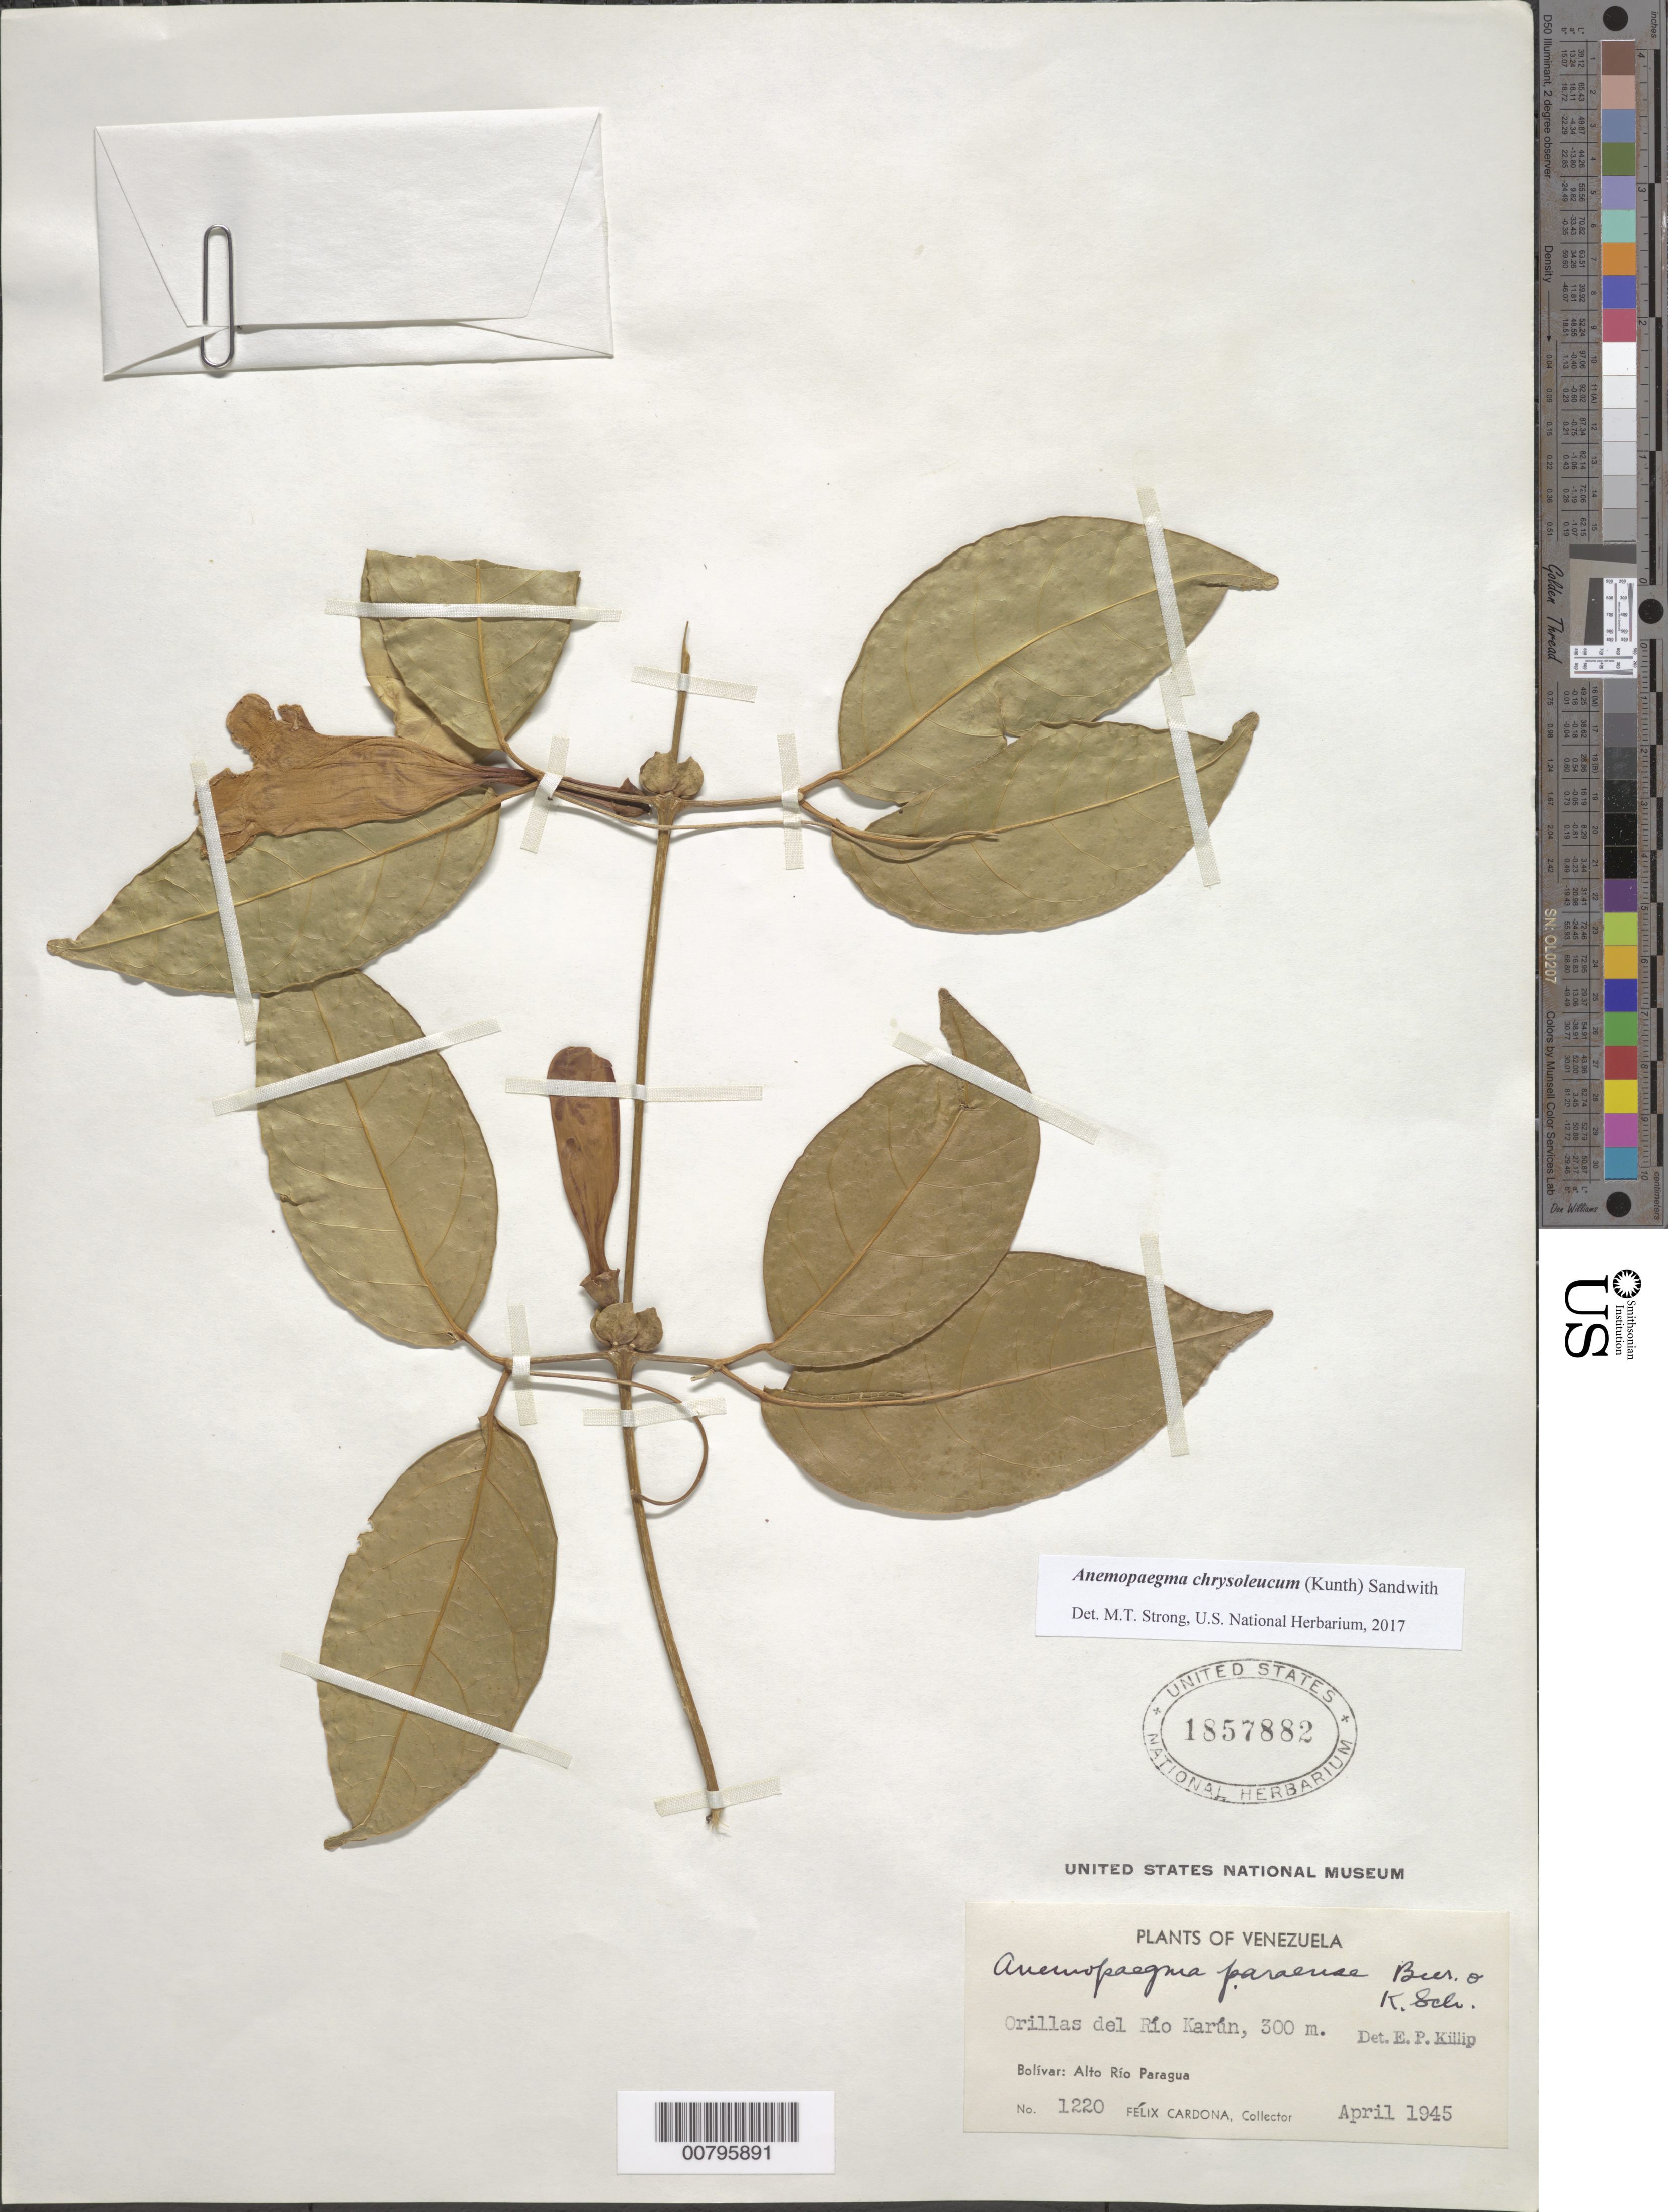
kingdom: Plantae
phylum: Tracheophyta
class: Magnoliopsida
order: Lamiales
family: Bignoniaceae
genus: Anemopaegma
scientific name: Anemopaegma paraense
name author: Bureau & K. Schum.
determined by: Killip, Ellsworth P.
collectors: F. Cardona Puig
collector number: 1220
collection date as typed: Apr-45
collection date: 1945-04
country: Venezuela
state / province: Bolívar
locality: Alto Río Paragua, Río Karún (Guayana)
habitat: Orillas del río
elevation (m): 300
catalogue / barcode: US 1857882